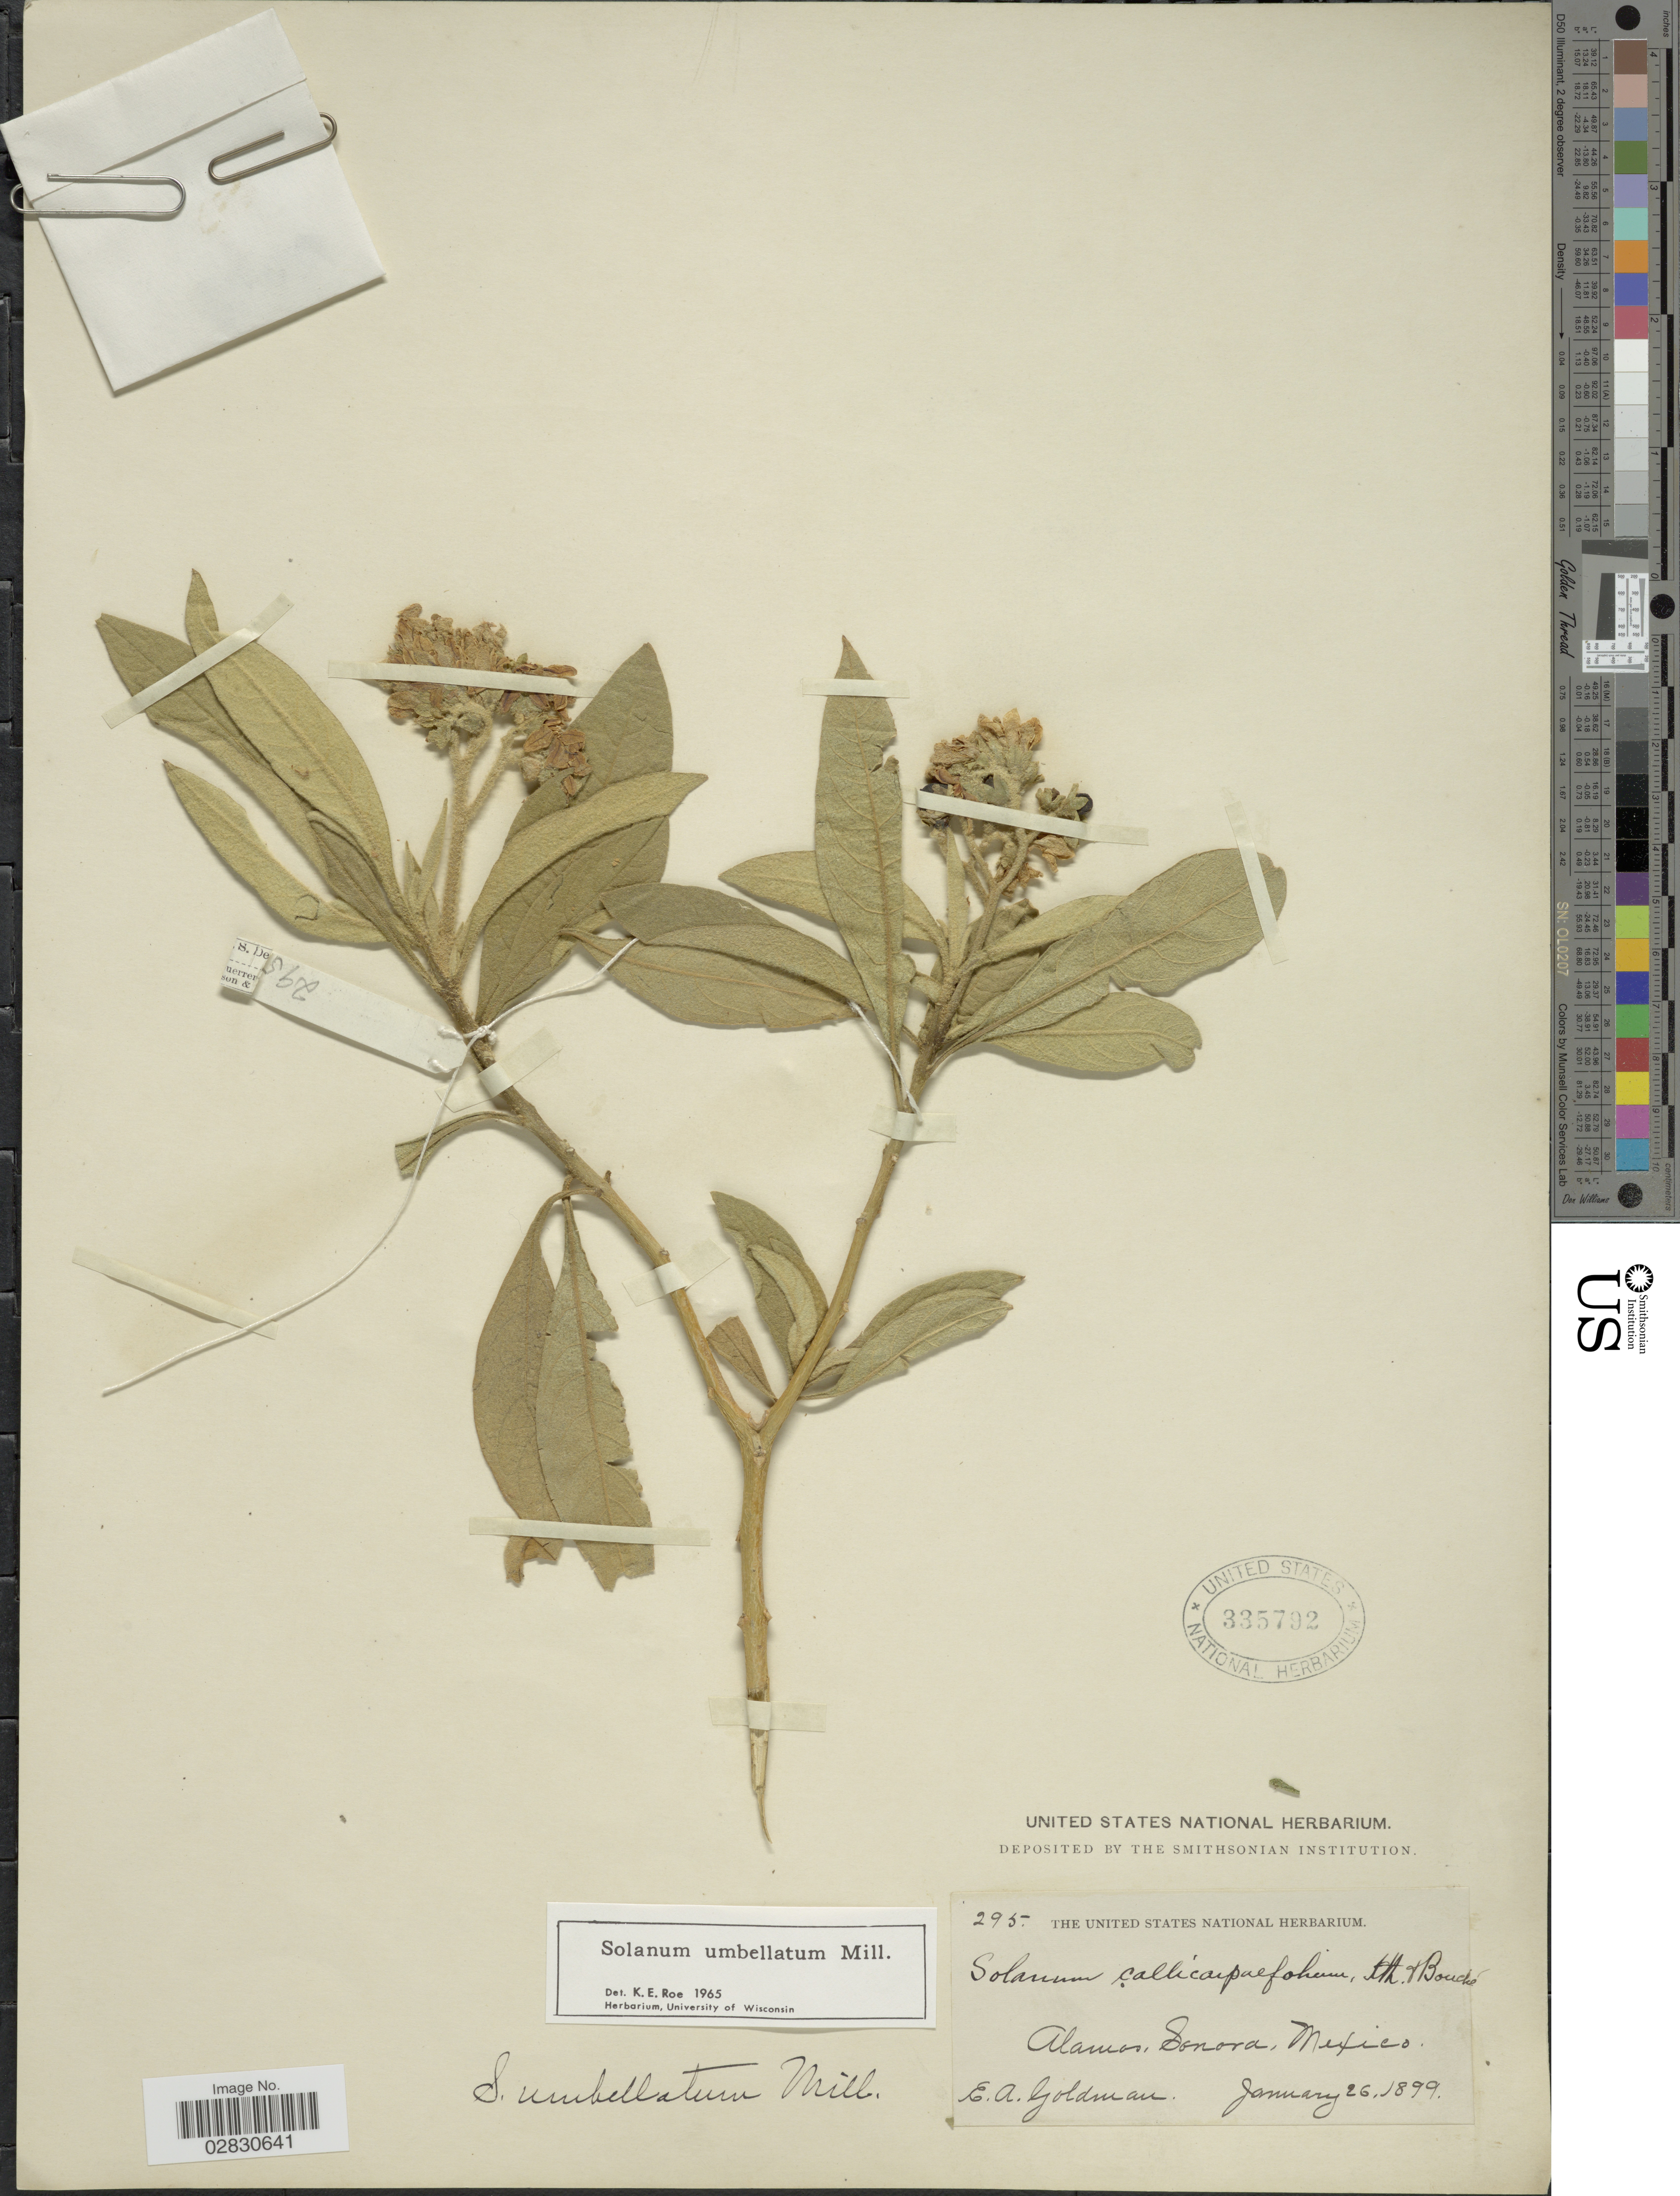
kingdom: Plantae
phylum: Tracheophyta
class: Magnoliopsida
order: Solanales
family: Solanaceae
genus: Solanum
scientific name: Solanum umbellatum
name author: Mill.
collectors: E. A. Goldman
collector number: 295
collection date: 1899-01-26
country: Mexico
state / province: Sonora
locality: Alamos.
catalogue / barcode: US 335792